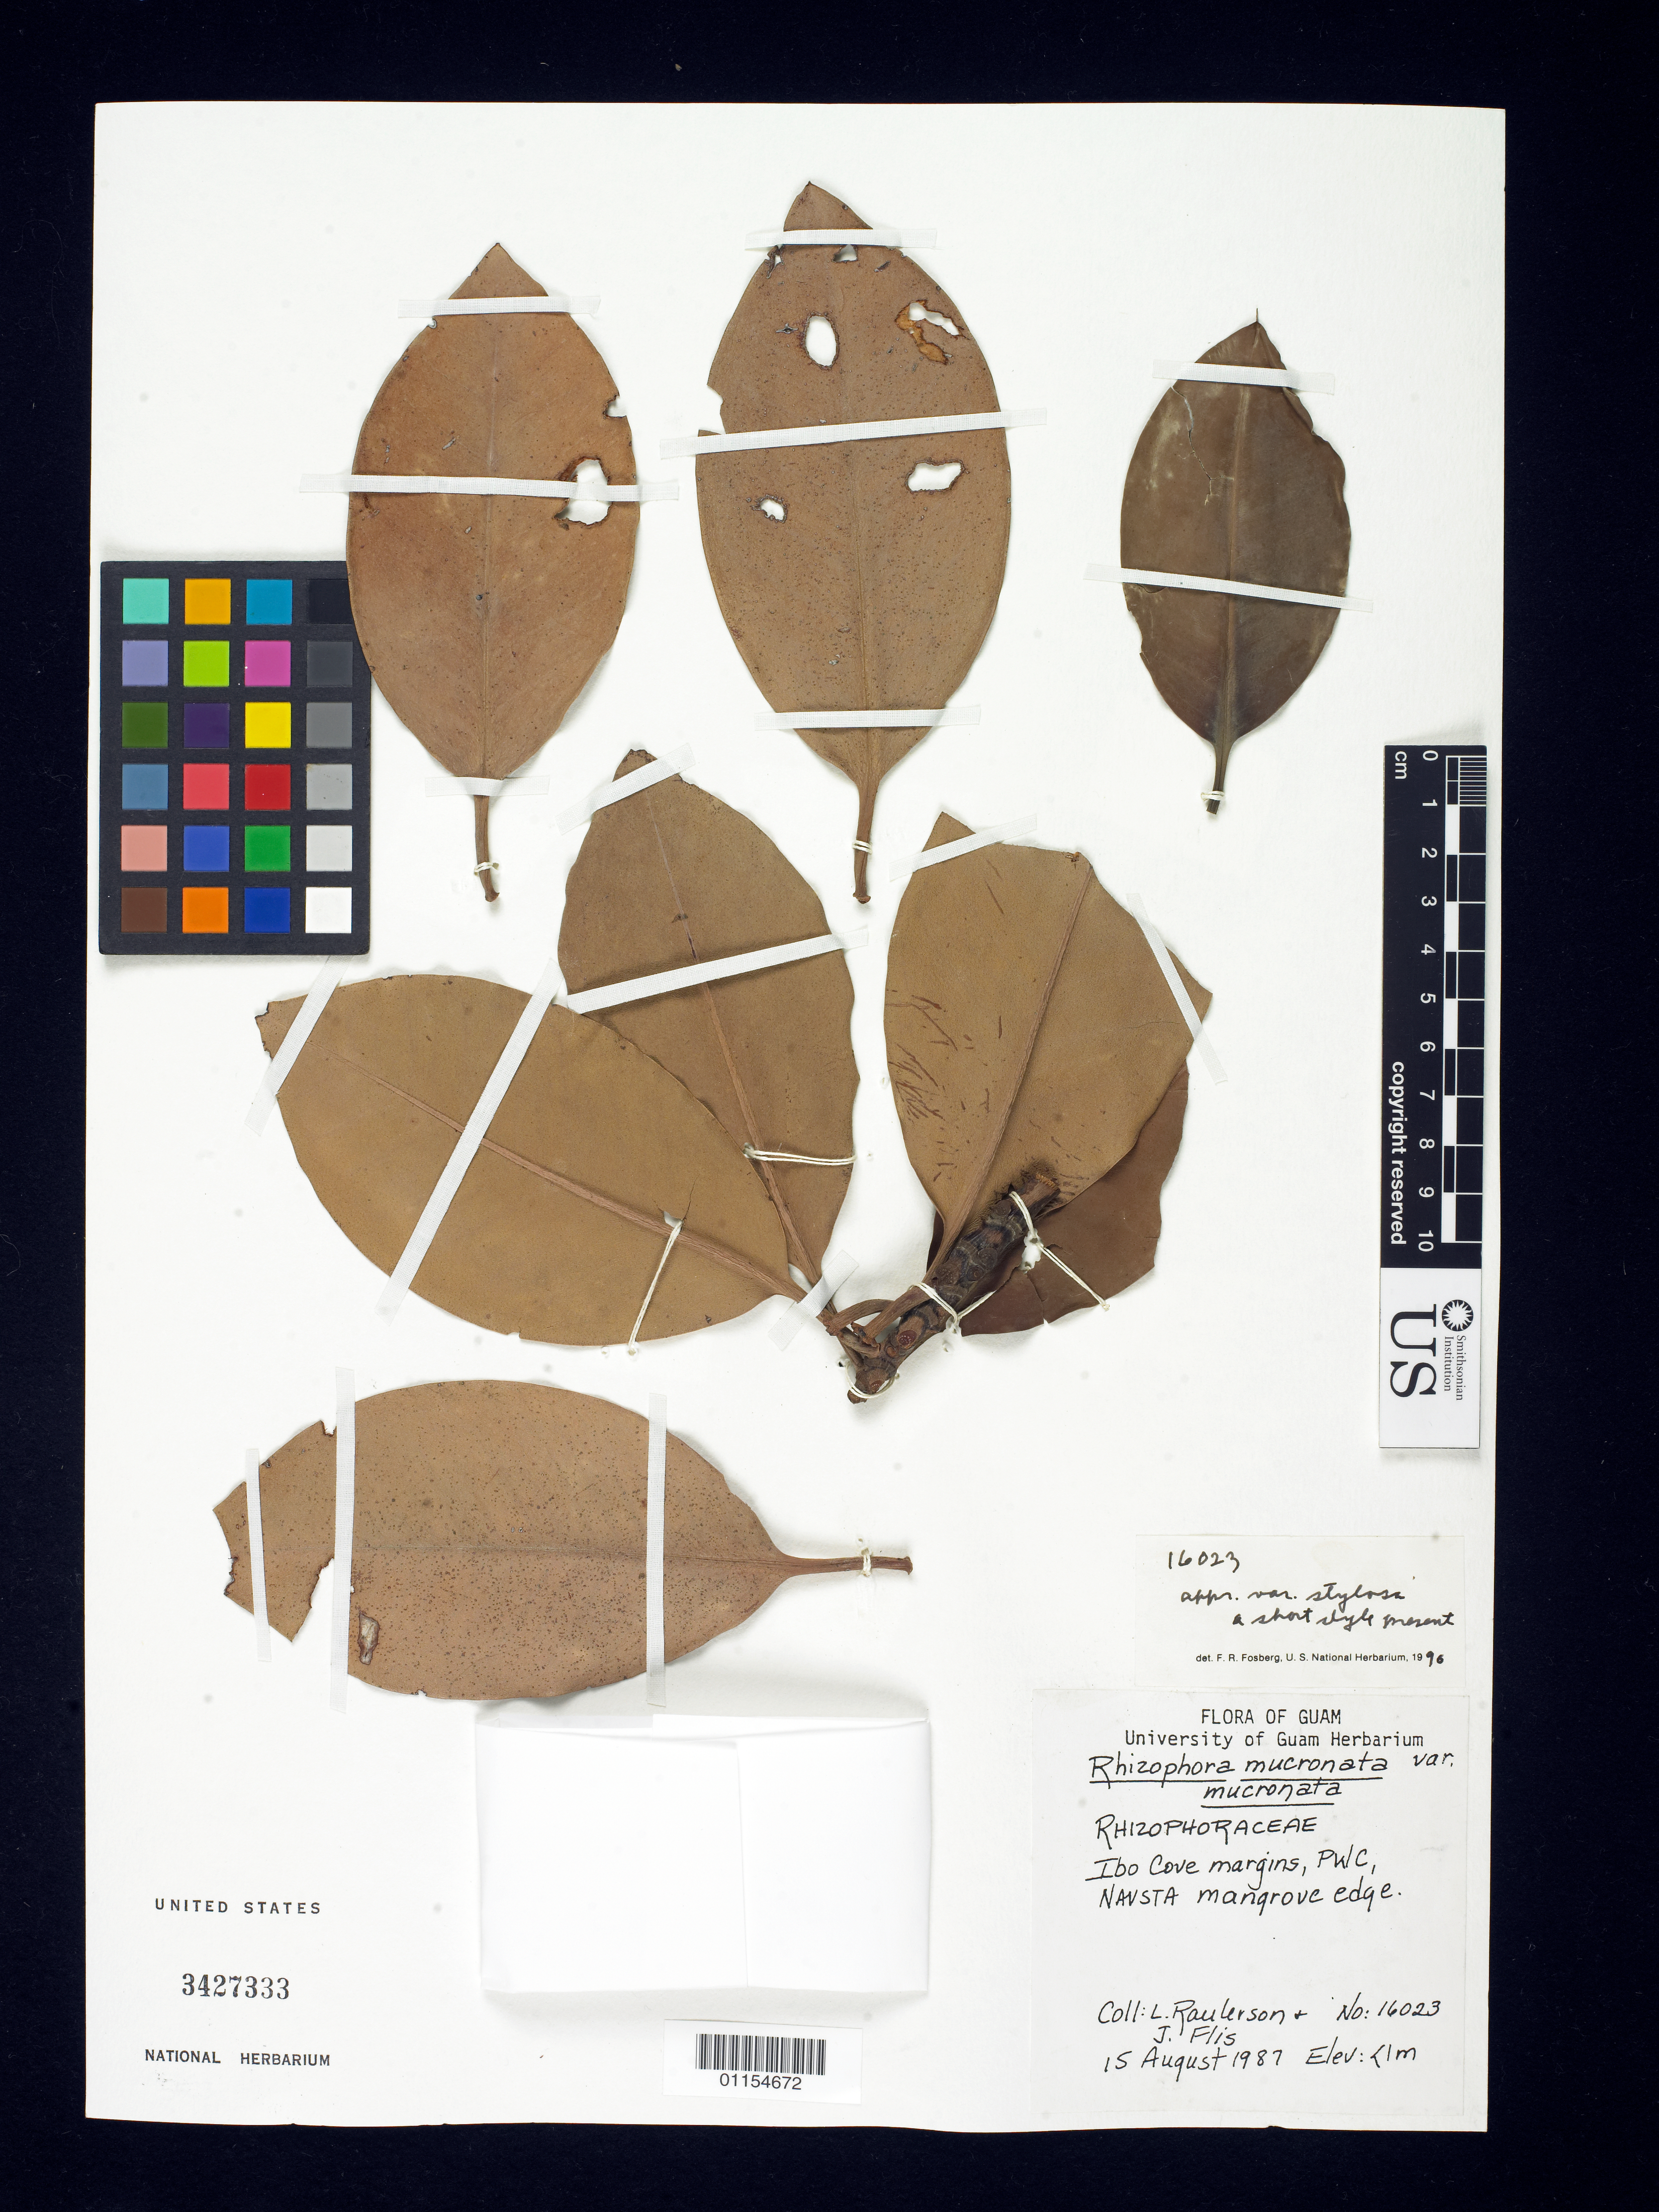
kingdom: Plantae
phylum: Tracheophyta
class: Magnoliopsida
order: Malpighiales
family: Rhizophoraceae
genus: Rhizophora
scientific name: Rhizophora mucronata var. stylosa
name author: Lam.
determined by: Fosberg, F. R.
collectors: L. Raulerson & J. Flis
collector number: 16023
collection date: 1987-08-15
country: Guam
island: Guam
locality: Ibo cove margins, PWC, NAVSTA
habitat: Mangrove edge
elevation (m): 1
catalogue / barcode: US 3427333